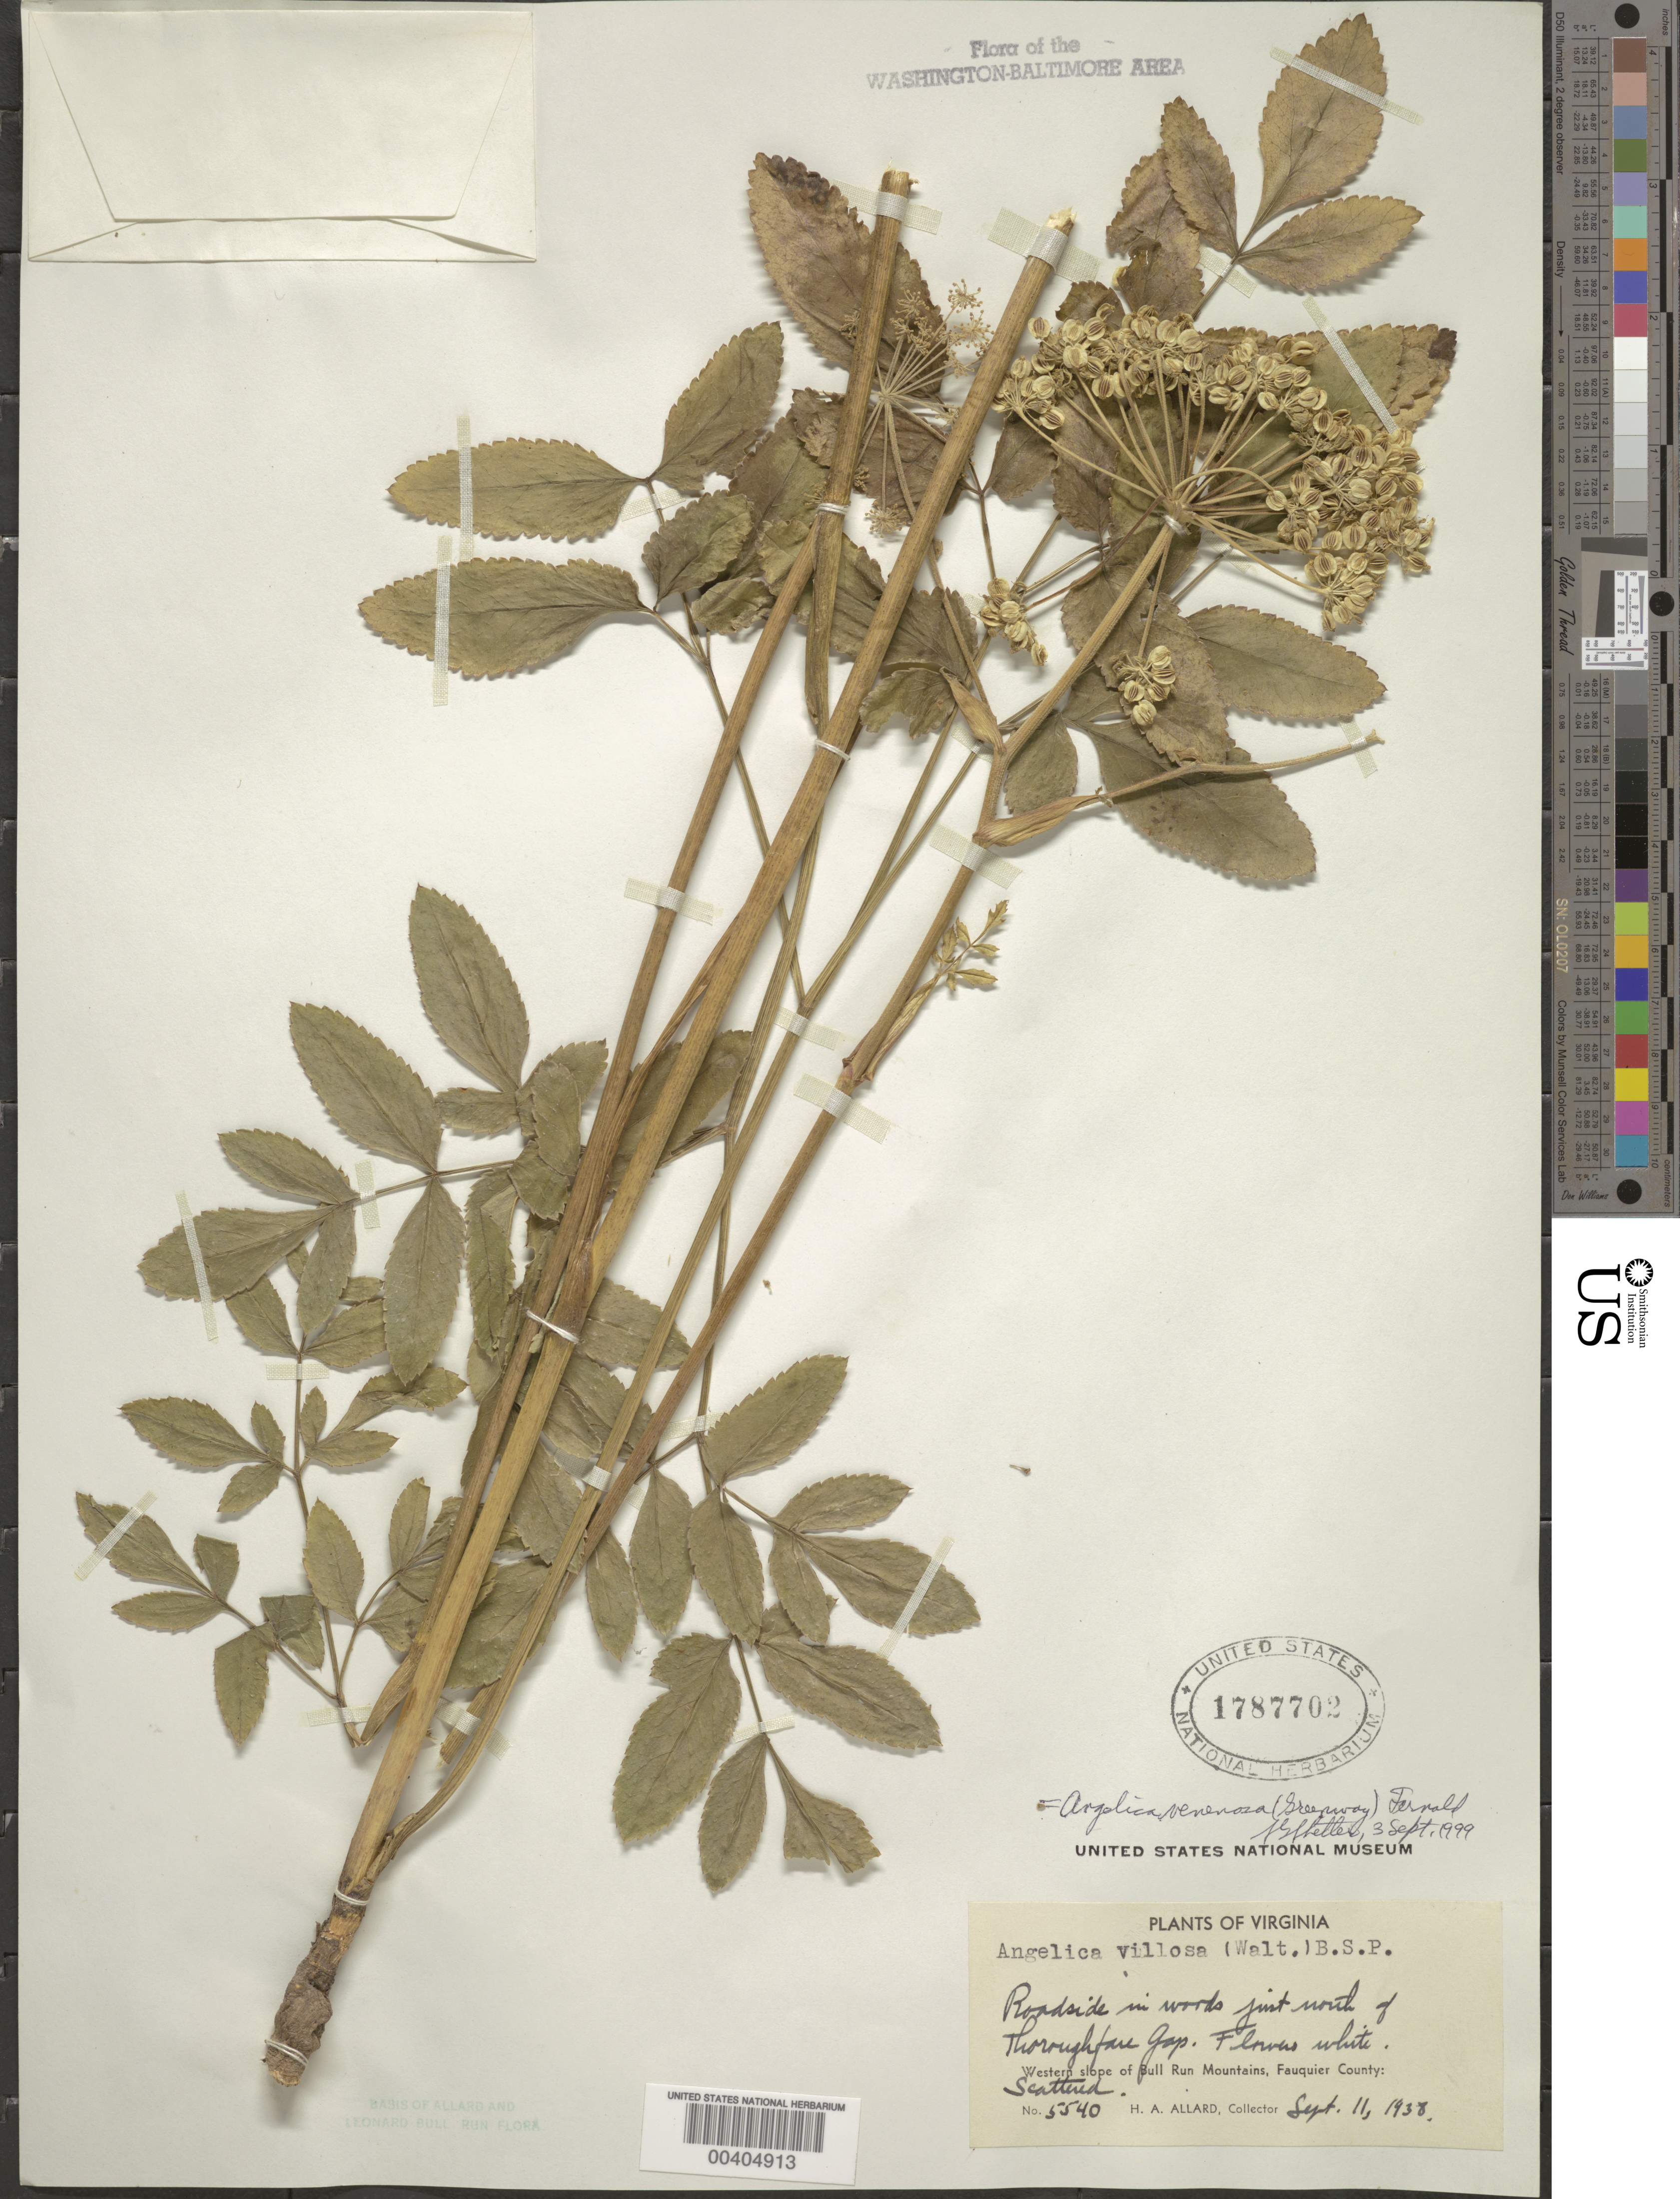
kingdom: Plantae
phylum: Tracheophyta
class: Magnoliopsida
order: Apiales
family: Apiaceae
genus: Angelica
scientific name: Angelica venenosa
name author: (Greenway) Fernald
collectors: H. A. Allard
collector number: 5540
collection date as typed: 11 Sep 1938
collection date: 1938-09-11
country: United States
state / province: Virginia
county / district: Fauquier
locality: North of Thorofare Gap, western slope of Bull Run Mts.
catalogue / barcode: US 1787702